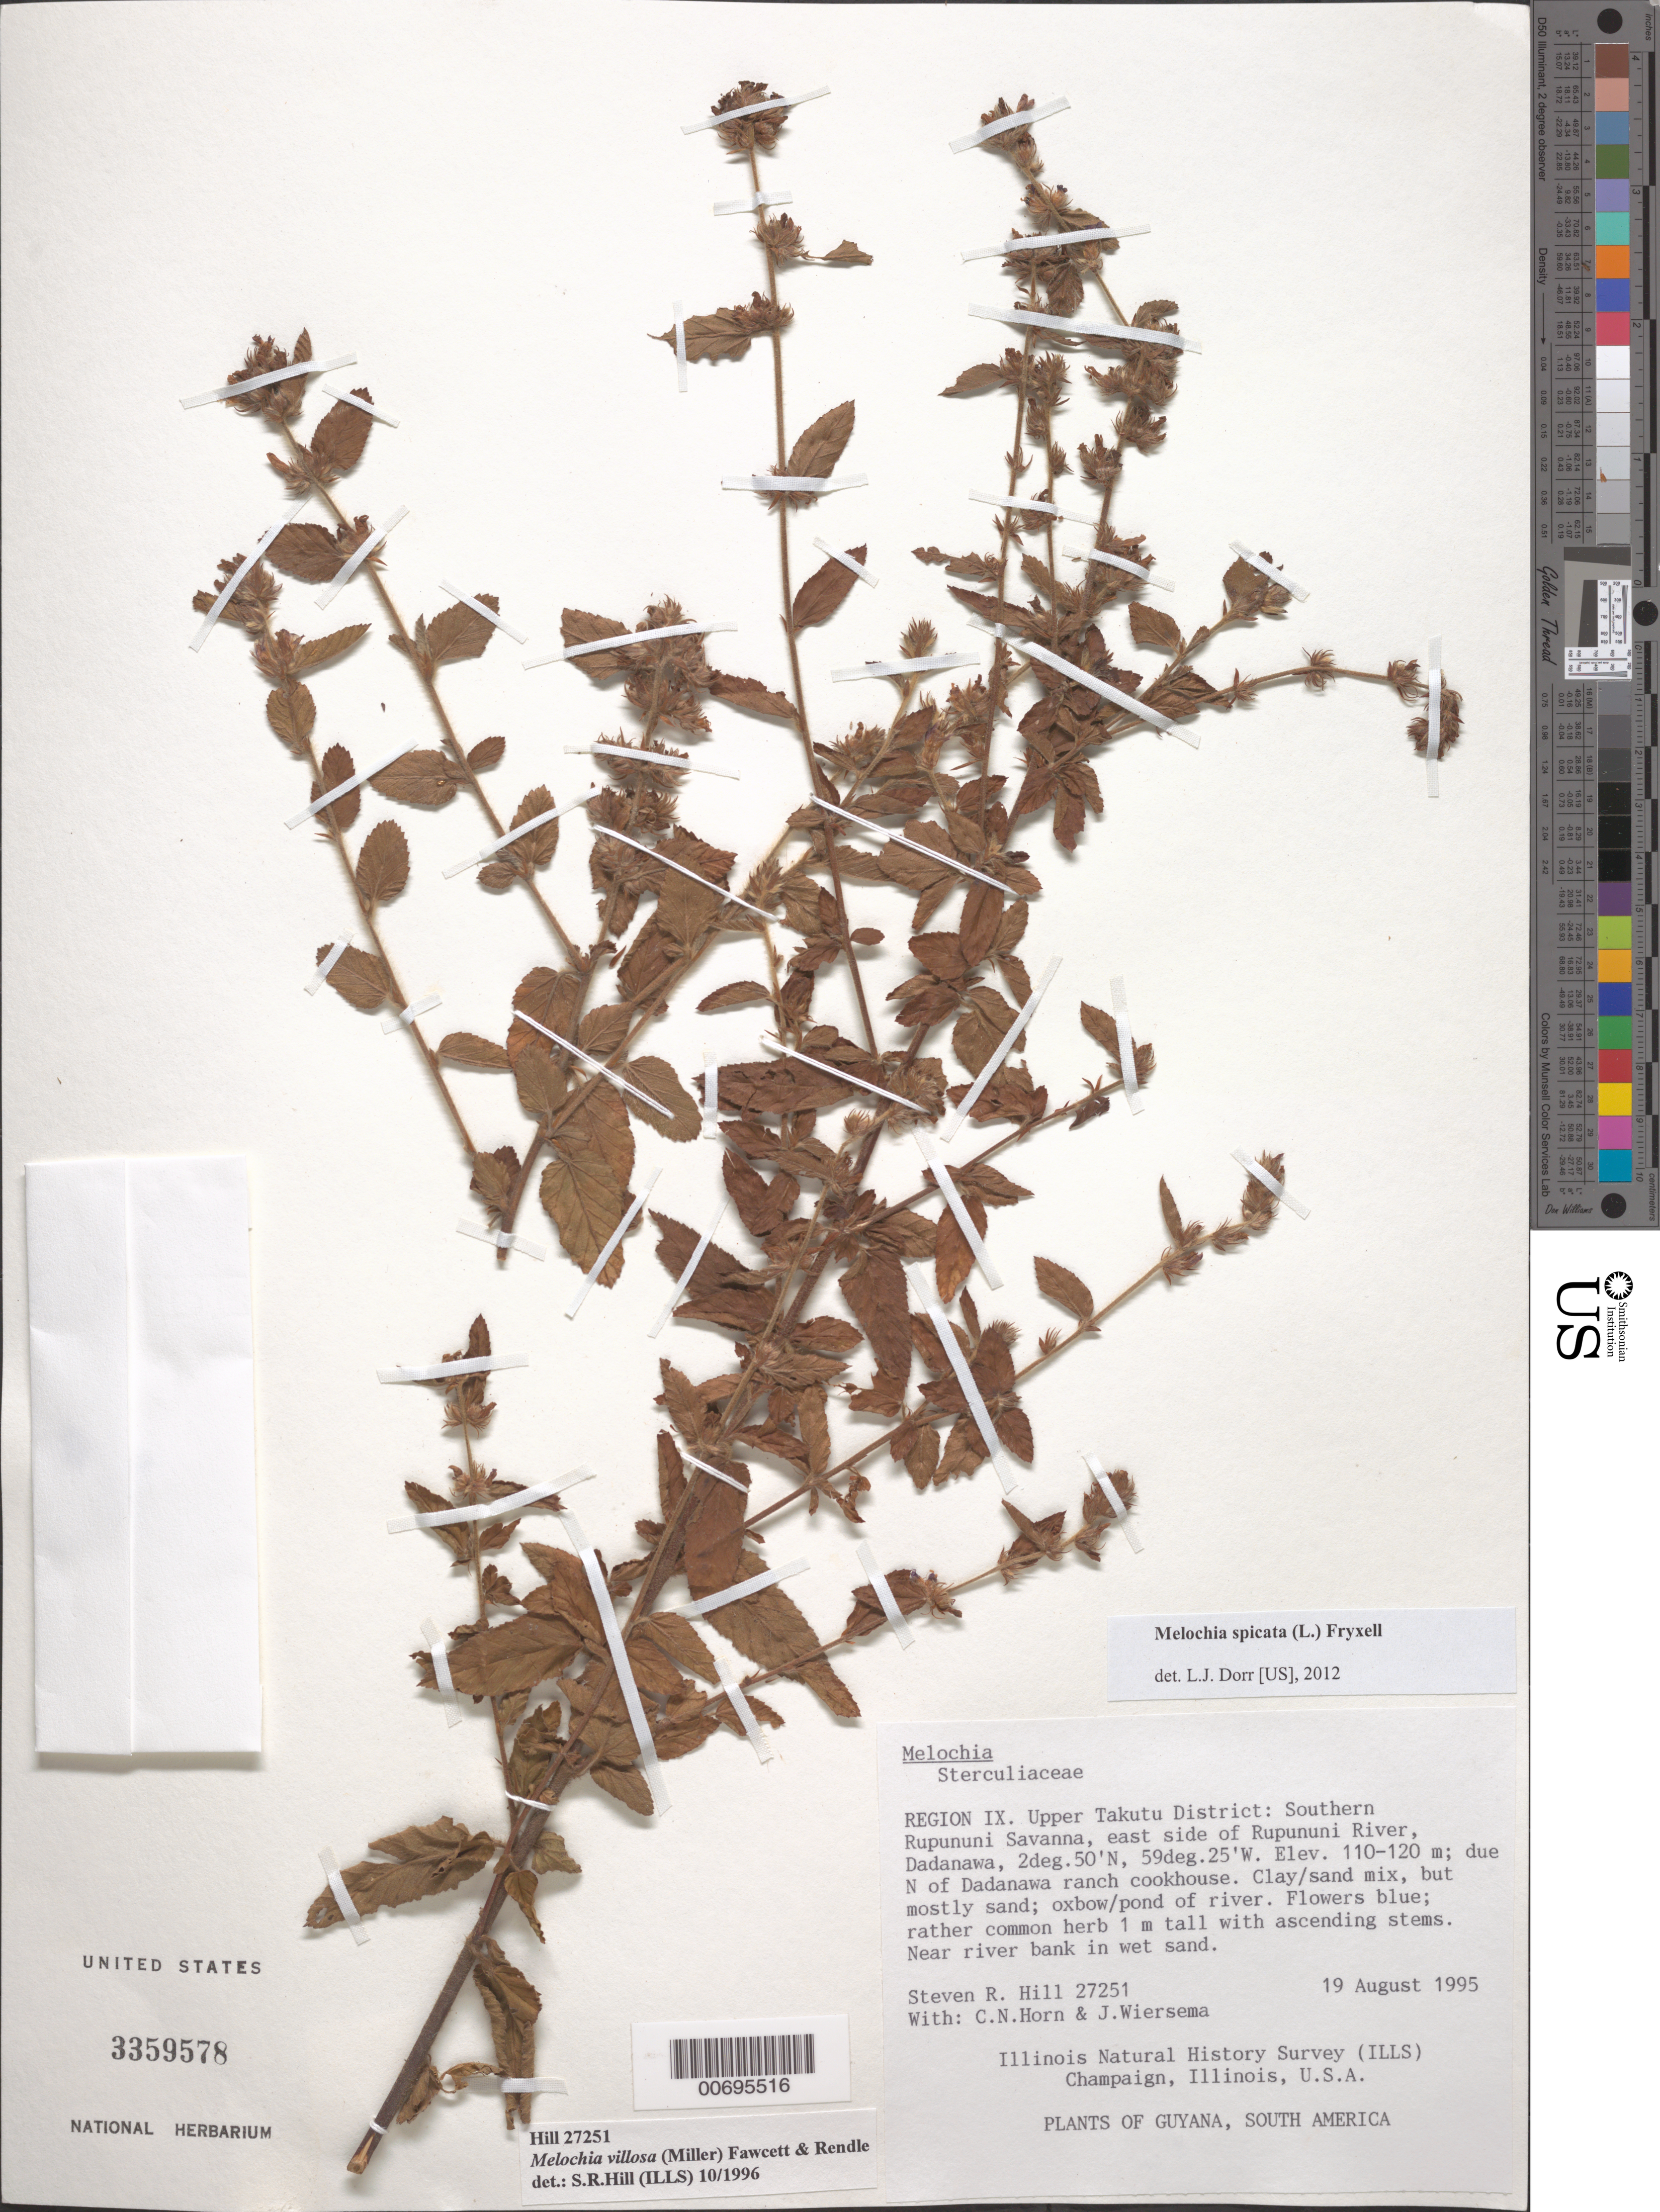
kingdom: Plantae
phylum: Tracheophyta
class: Magnoliopsida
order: Malvales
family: Malvaceae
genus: Melochia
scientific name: Melochia spicata var. spicata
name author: (L.) Fryxell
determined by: Dorr, L. J., (BOT), Smithsonian Institution - National Museum of Natural History (UNITED STATES)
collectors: S. R. Hill, C. N. Horn & J. H. Wiersema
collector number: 27251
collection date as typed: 19-Aug-95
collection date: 1995-08-19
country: Guyana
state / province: U. Takutu-U. Essequibo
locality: Dadanawa, southern Rupununi Savanna, E side of Rupununi R.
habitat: Caly/sand mix but mostly sand;oxbow/pond of river. Near riverbank in wet sand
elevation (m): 110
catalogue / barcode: US 3359578